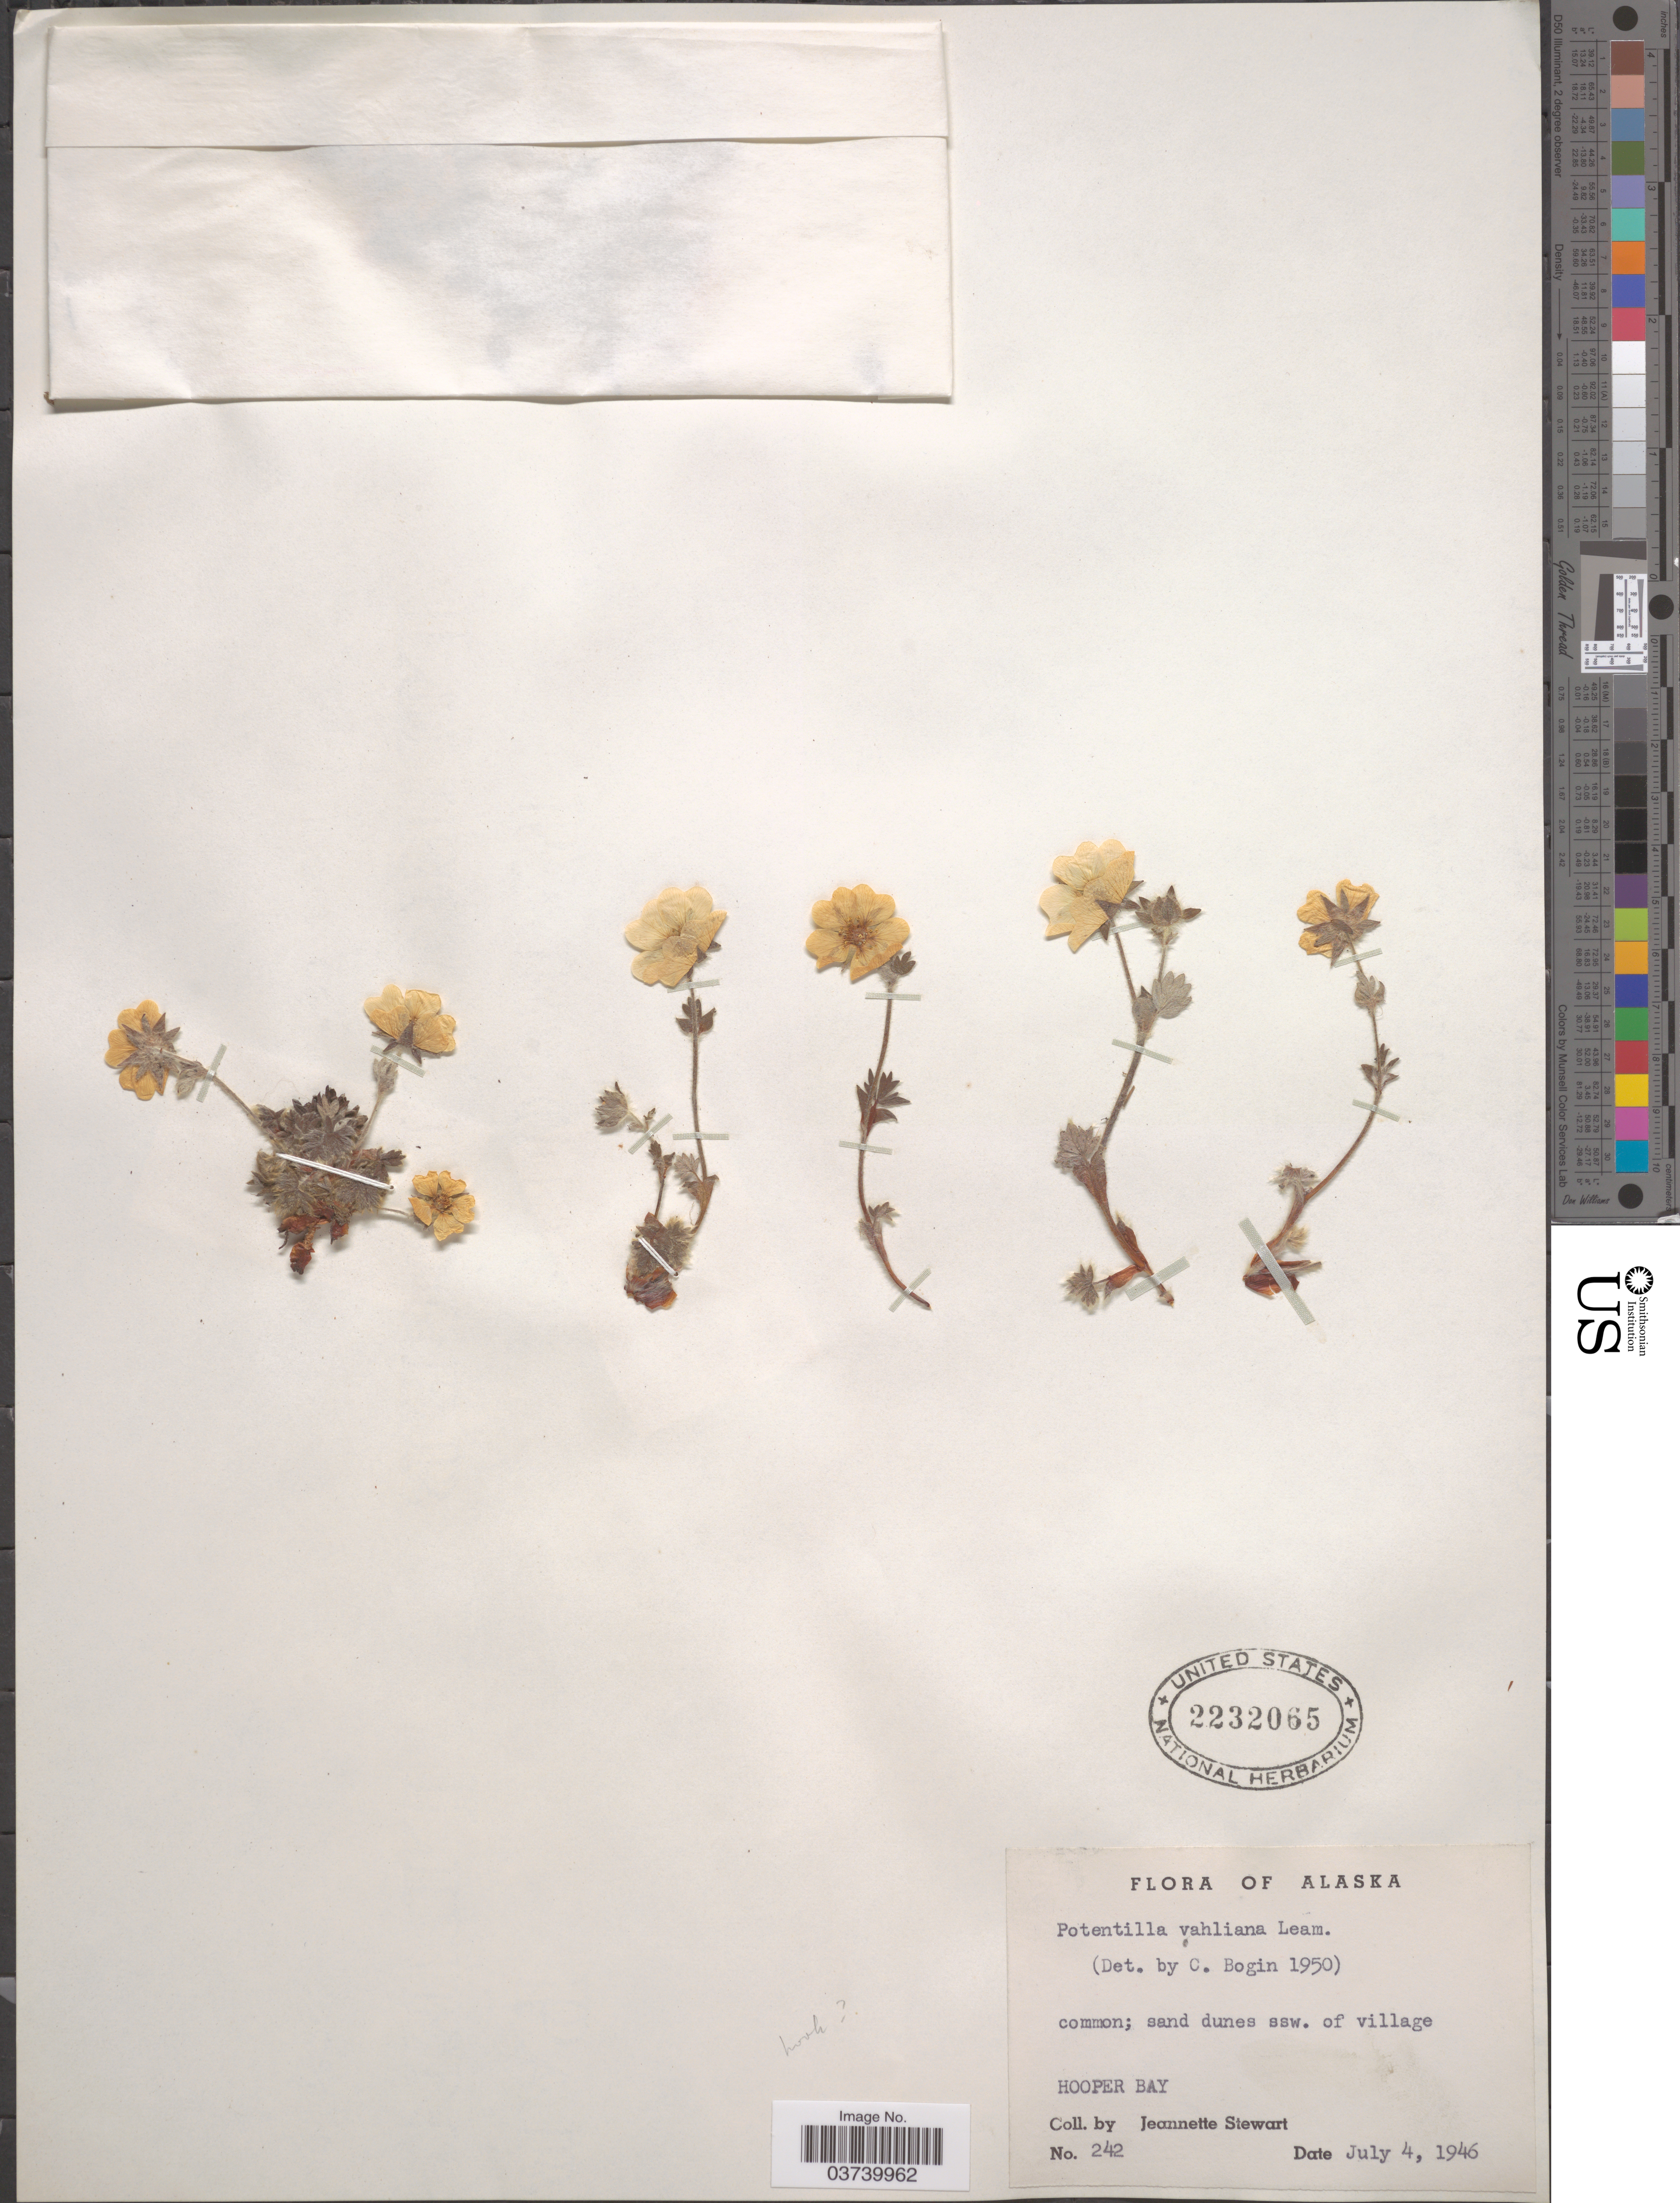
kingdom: Plantae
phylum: Tracheophyta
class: Magnoliopsida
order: Rosales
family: Rosaceae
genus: Potentilla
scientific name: Potentilla hookeriana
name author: F. Lehm.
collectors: J. Stewart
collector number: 242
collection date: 1946-07-04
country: United States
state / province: Alaska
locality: Hooper Bay.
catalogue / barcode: US 2232065